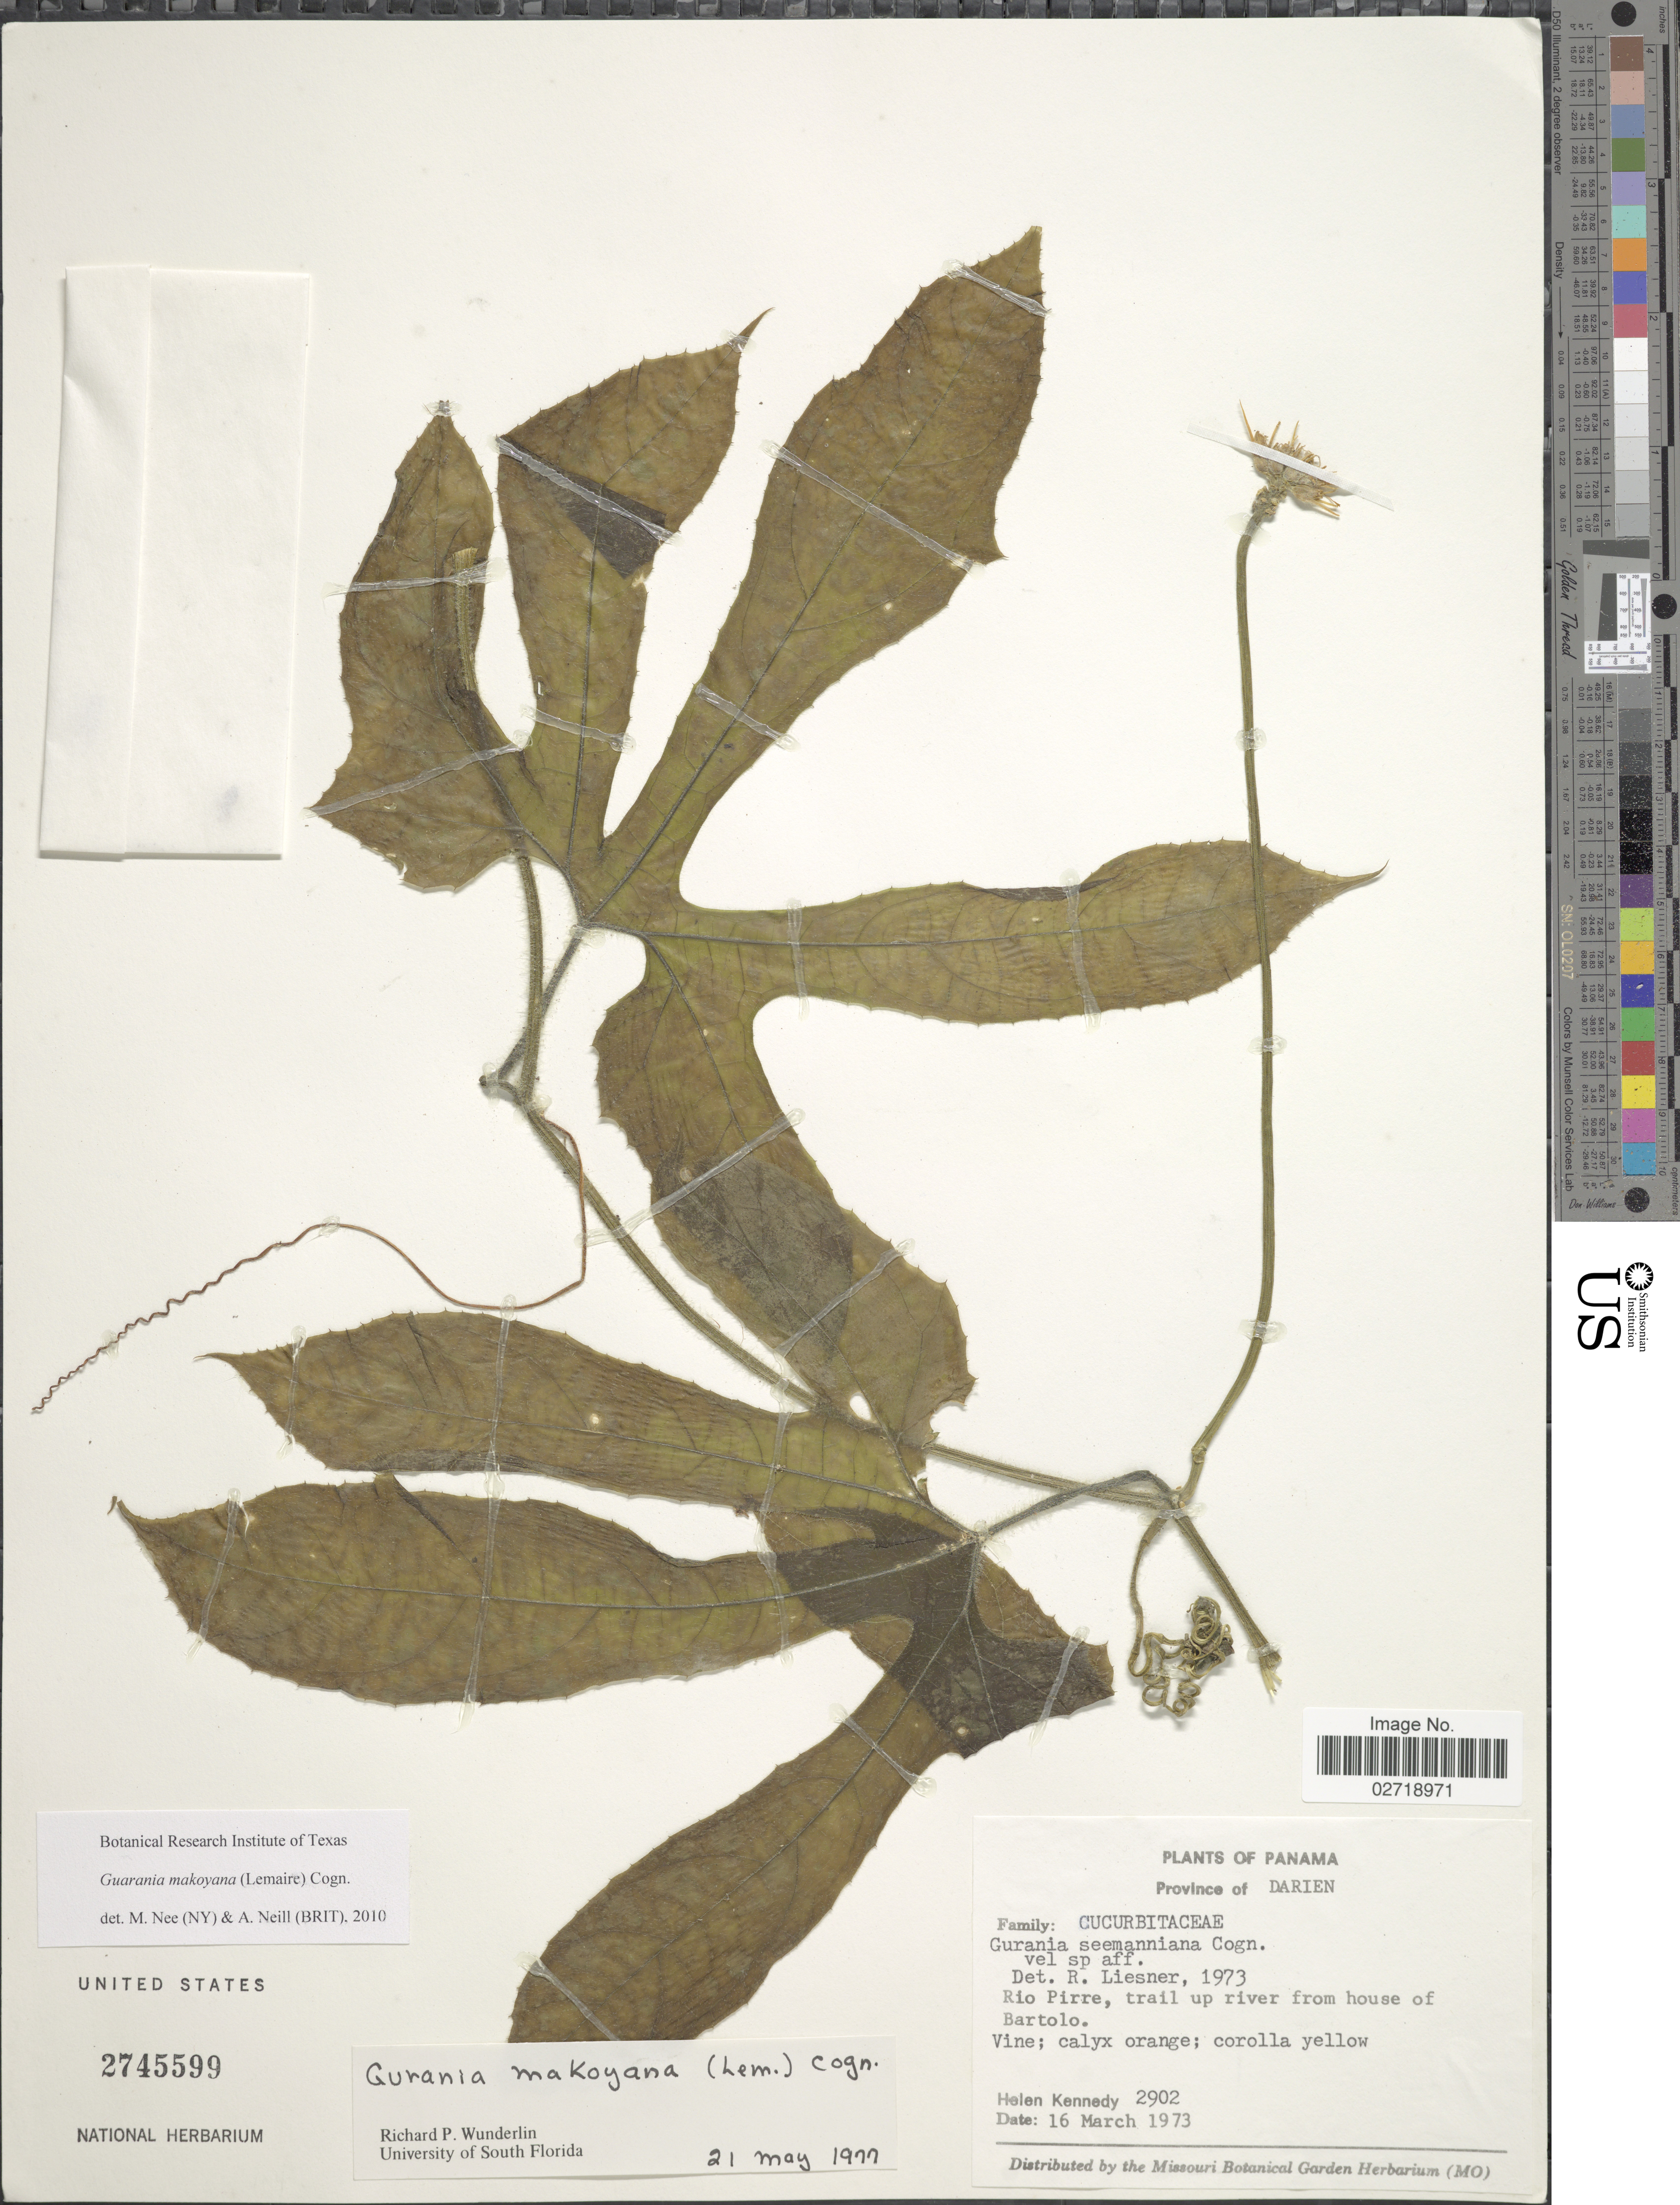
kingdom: Plantae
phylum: Tracheophyta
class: Magnoliopsida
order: Cucurbitales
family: Cucurbitaceae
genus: Gurania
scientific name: Gurania makoyana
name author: (Lem.) Cogn.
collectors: H. Kennedy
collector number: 2902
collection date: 1973-03-16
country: Panama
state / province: Darién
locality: Rio Pirre, trail up river from house of Bartolo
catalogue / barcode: US 2745599